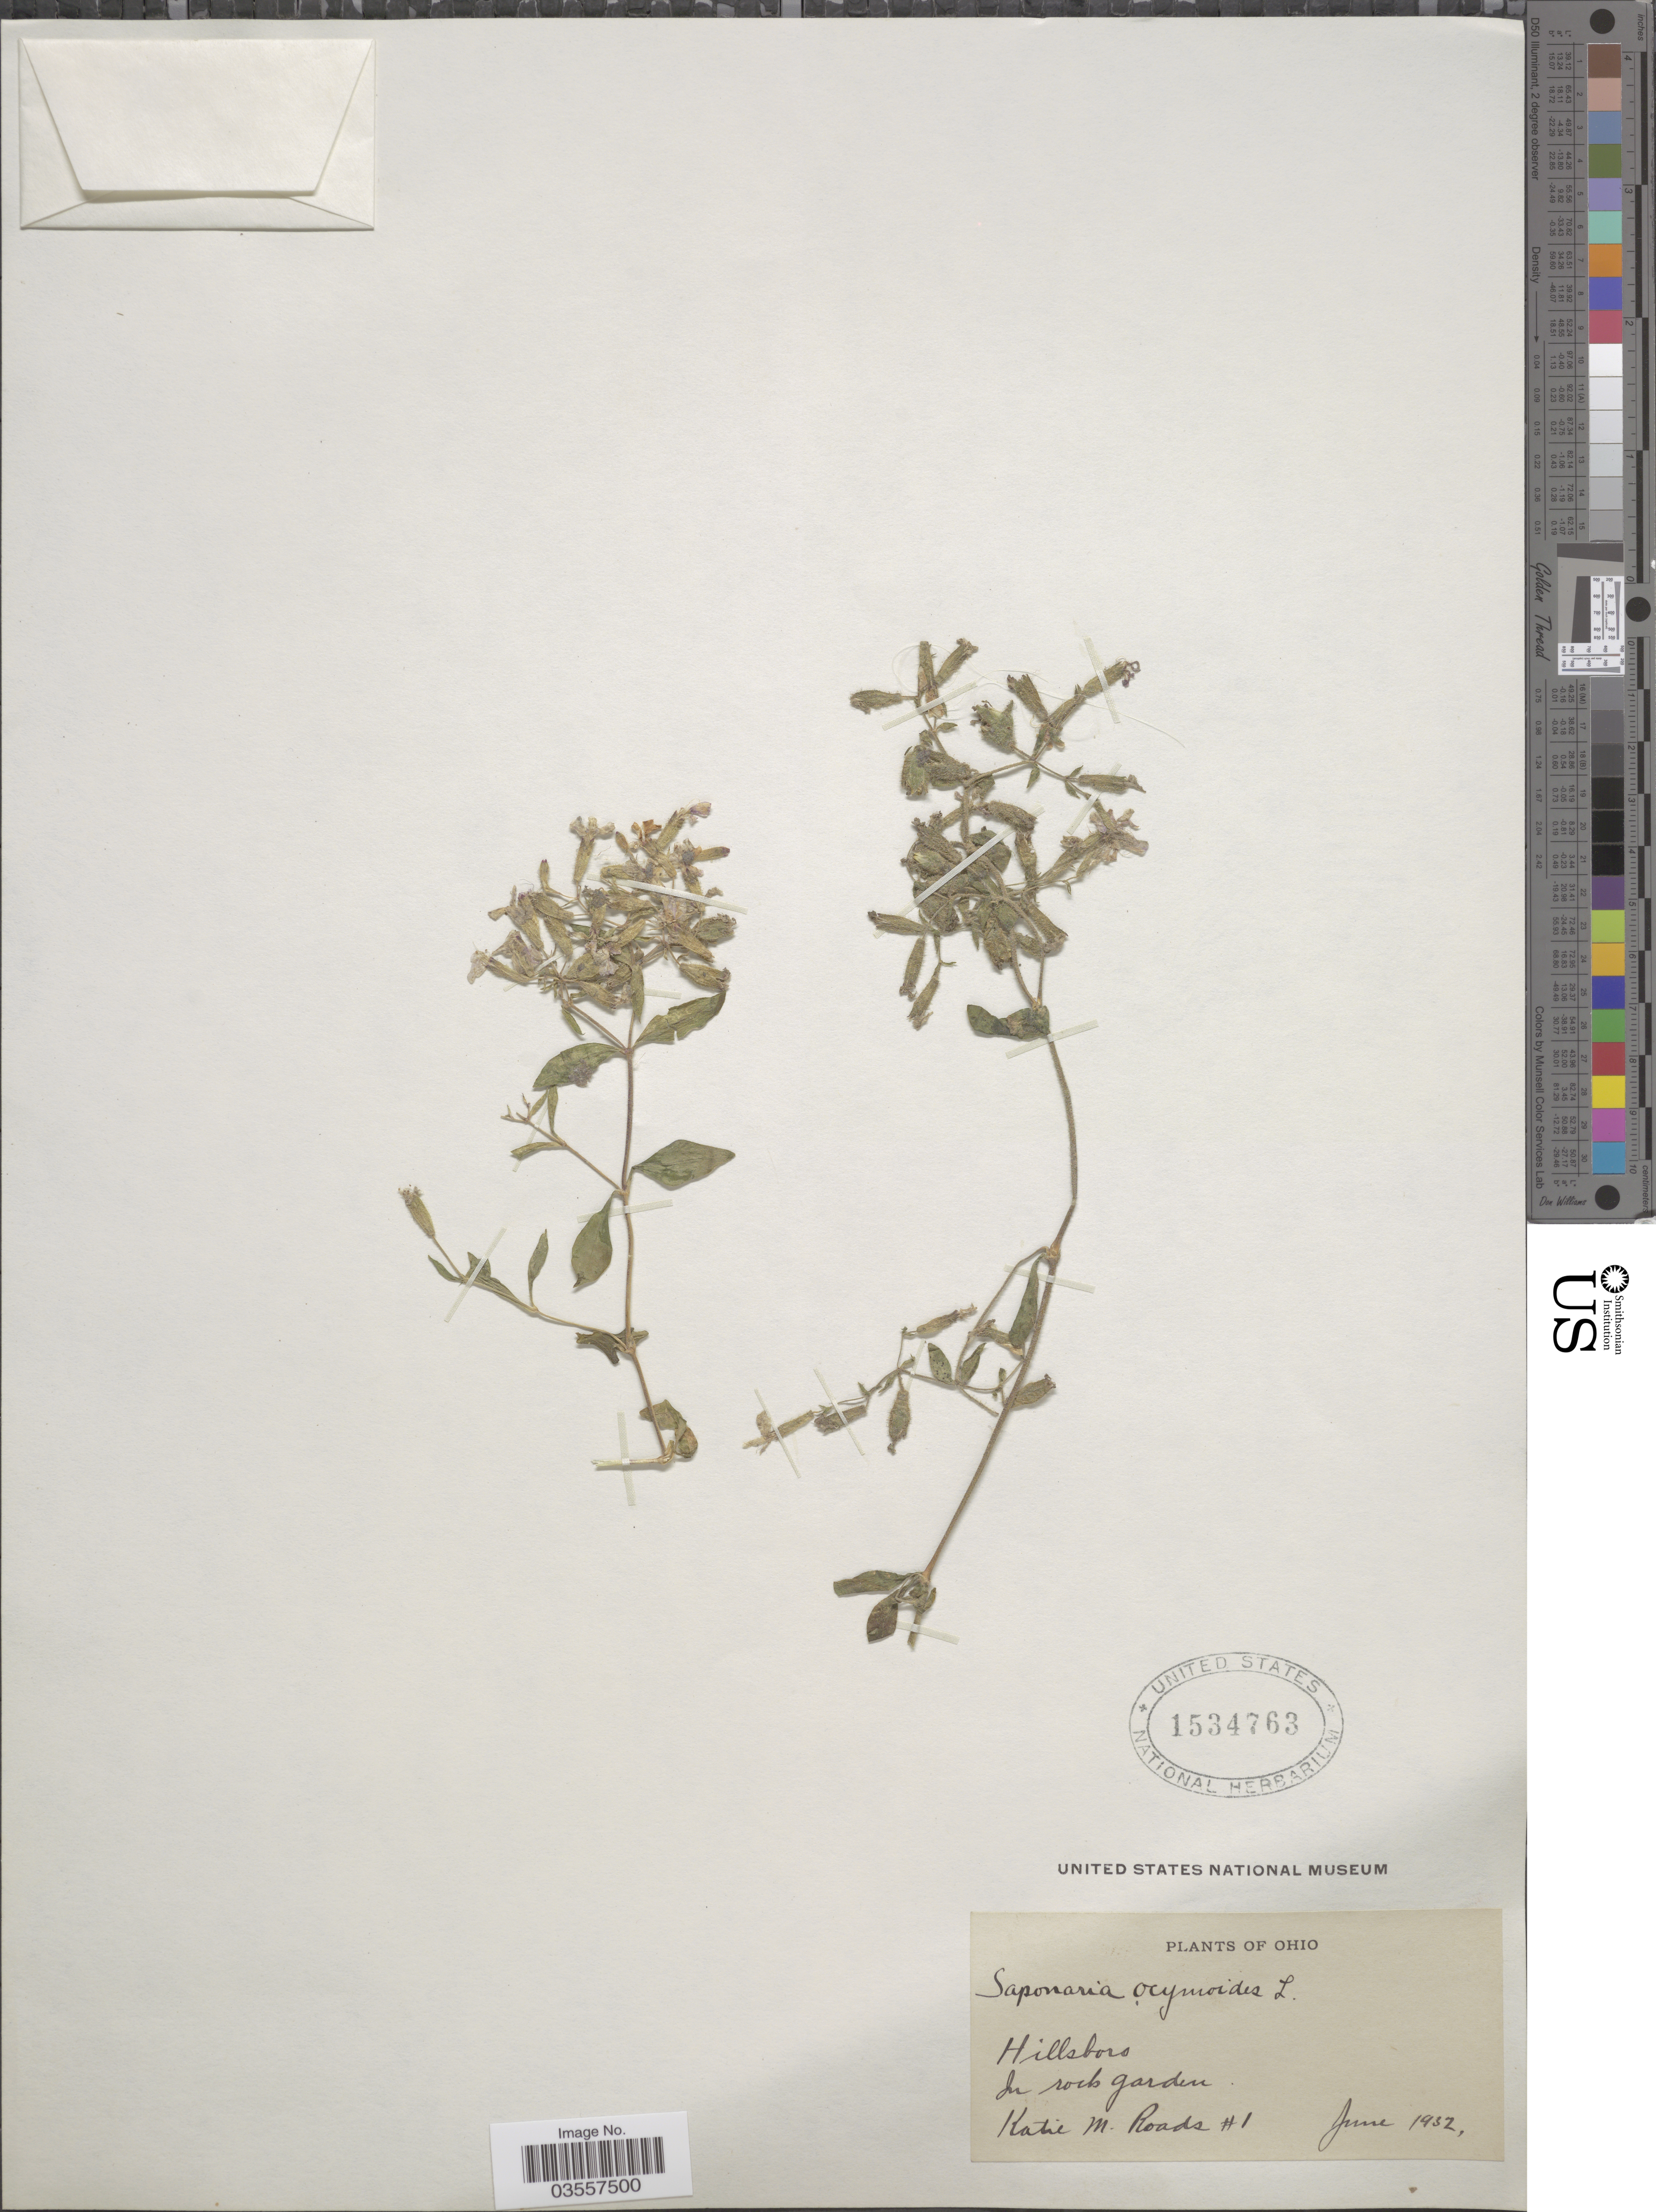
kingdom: Plantae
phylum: Tracheophyta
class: Magnoliopsida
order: Caryophyllales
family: Caryophyllaceae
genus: Saponaria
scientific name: Saponaria ocymoides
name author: L.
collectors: K. Roads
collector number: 1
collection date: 1932-06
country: United States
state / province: Ohio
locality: Hillsboro. In rock garden.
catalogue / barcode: US 1534763